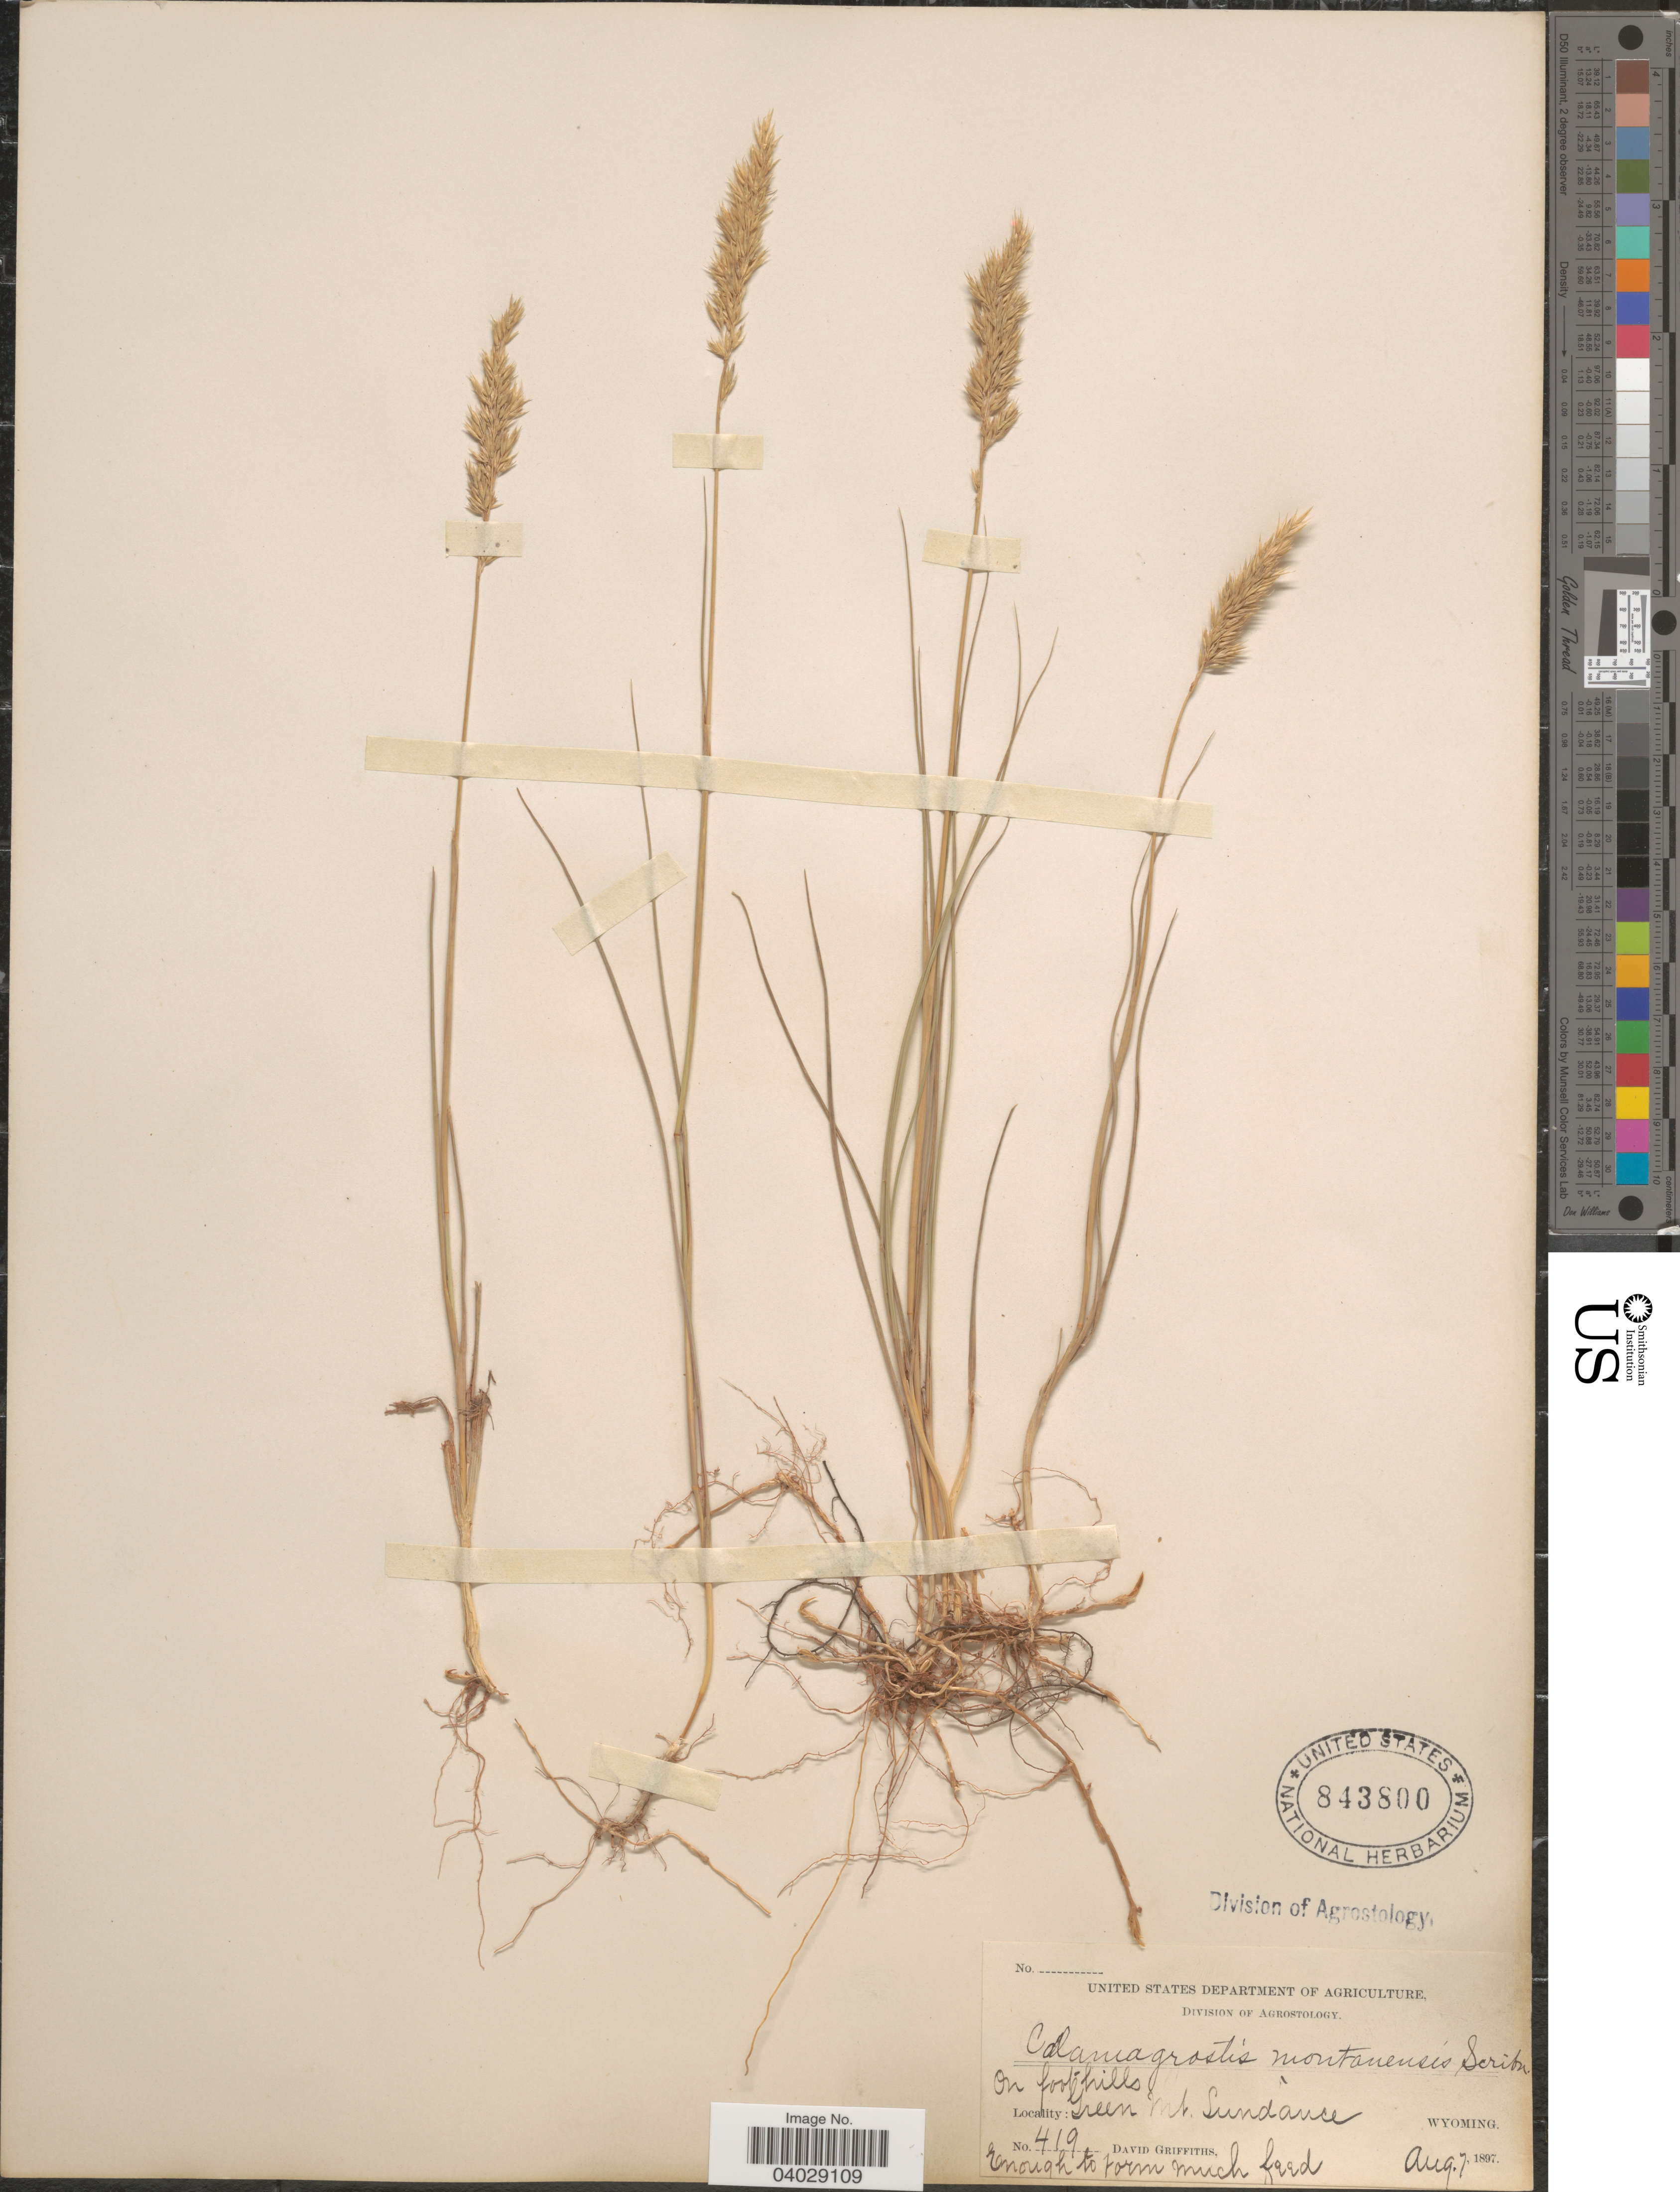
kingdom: Plantae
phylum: Tracheophyta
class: Liliopsida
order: Poales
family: Poaceae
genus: Calamagrostis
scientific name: Calamagrostis montanensis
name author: Scribn. ex Vasey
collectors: D. Griffiths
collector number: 419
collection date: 1897-08-07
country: United States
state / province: Wyoming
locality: On foothills. Green Mt. Sundance.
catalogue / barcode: US 843800